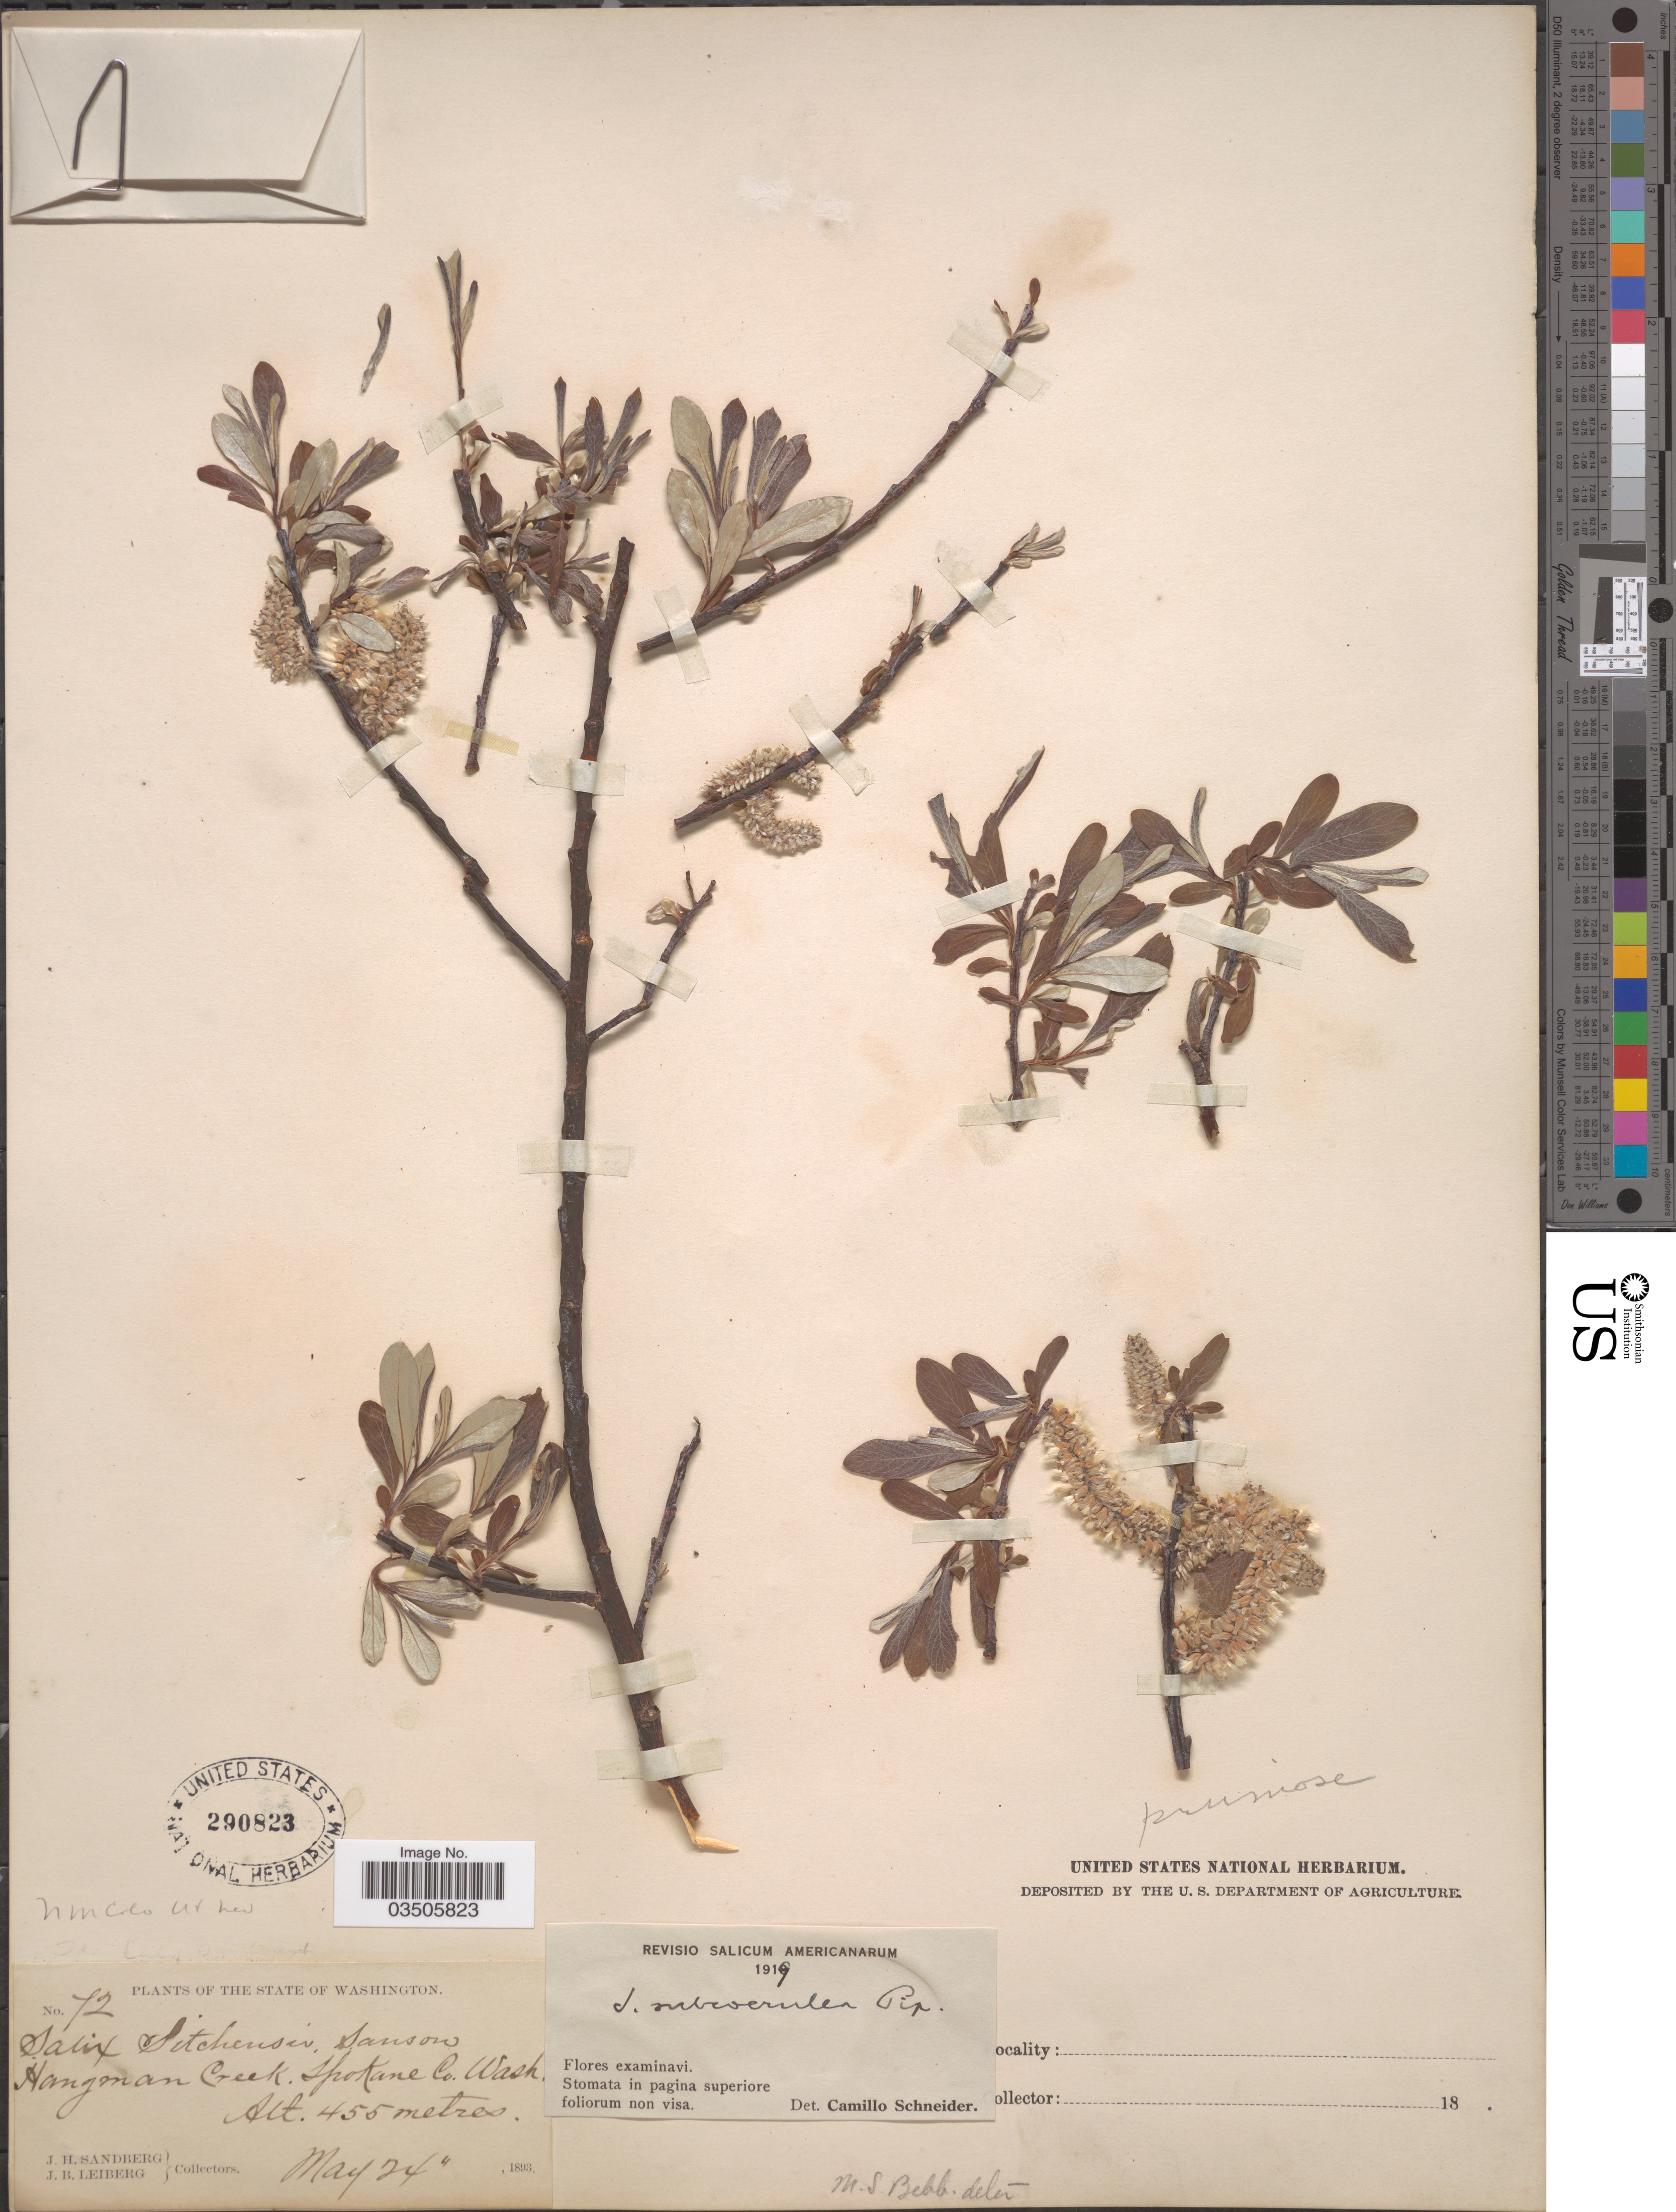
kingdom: Plantae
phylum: Tracheophyta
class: Magnoliopsida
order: Malpighiales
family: Salicaceae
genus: Salix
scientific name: Salix sitchensis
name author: Sanson ex Bong.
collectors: J. H. Sandberg & J. B. Leiberg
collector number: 72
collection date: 1893-05-24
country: United States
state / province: Washington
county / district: Spokane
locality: Hangman Creek, Spokane Co.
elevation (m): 455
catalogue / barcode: US 290823